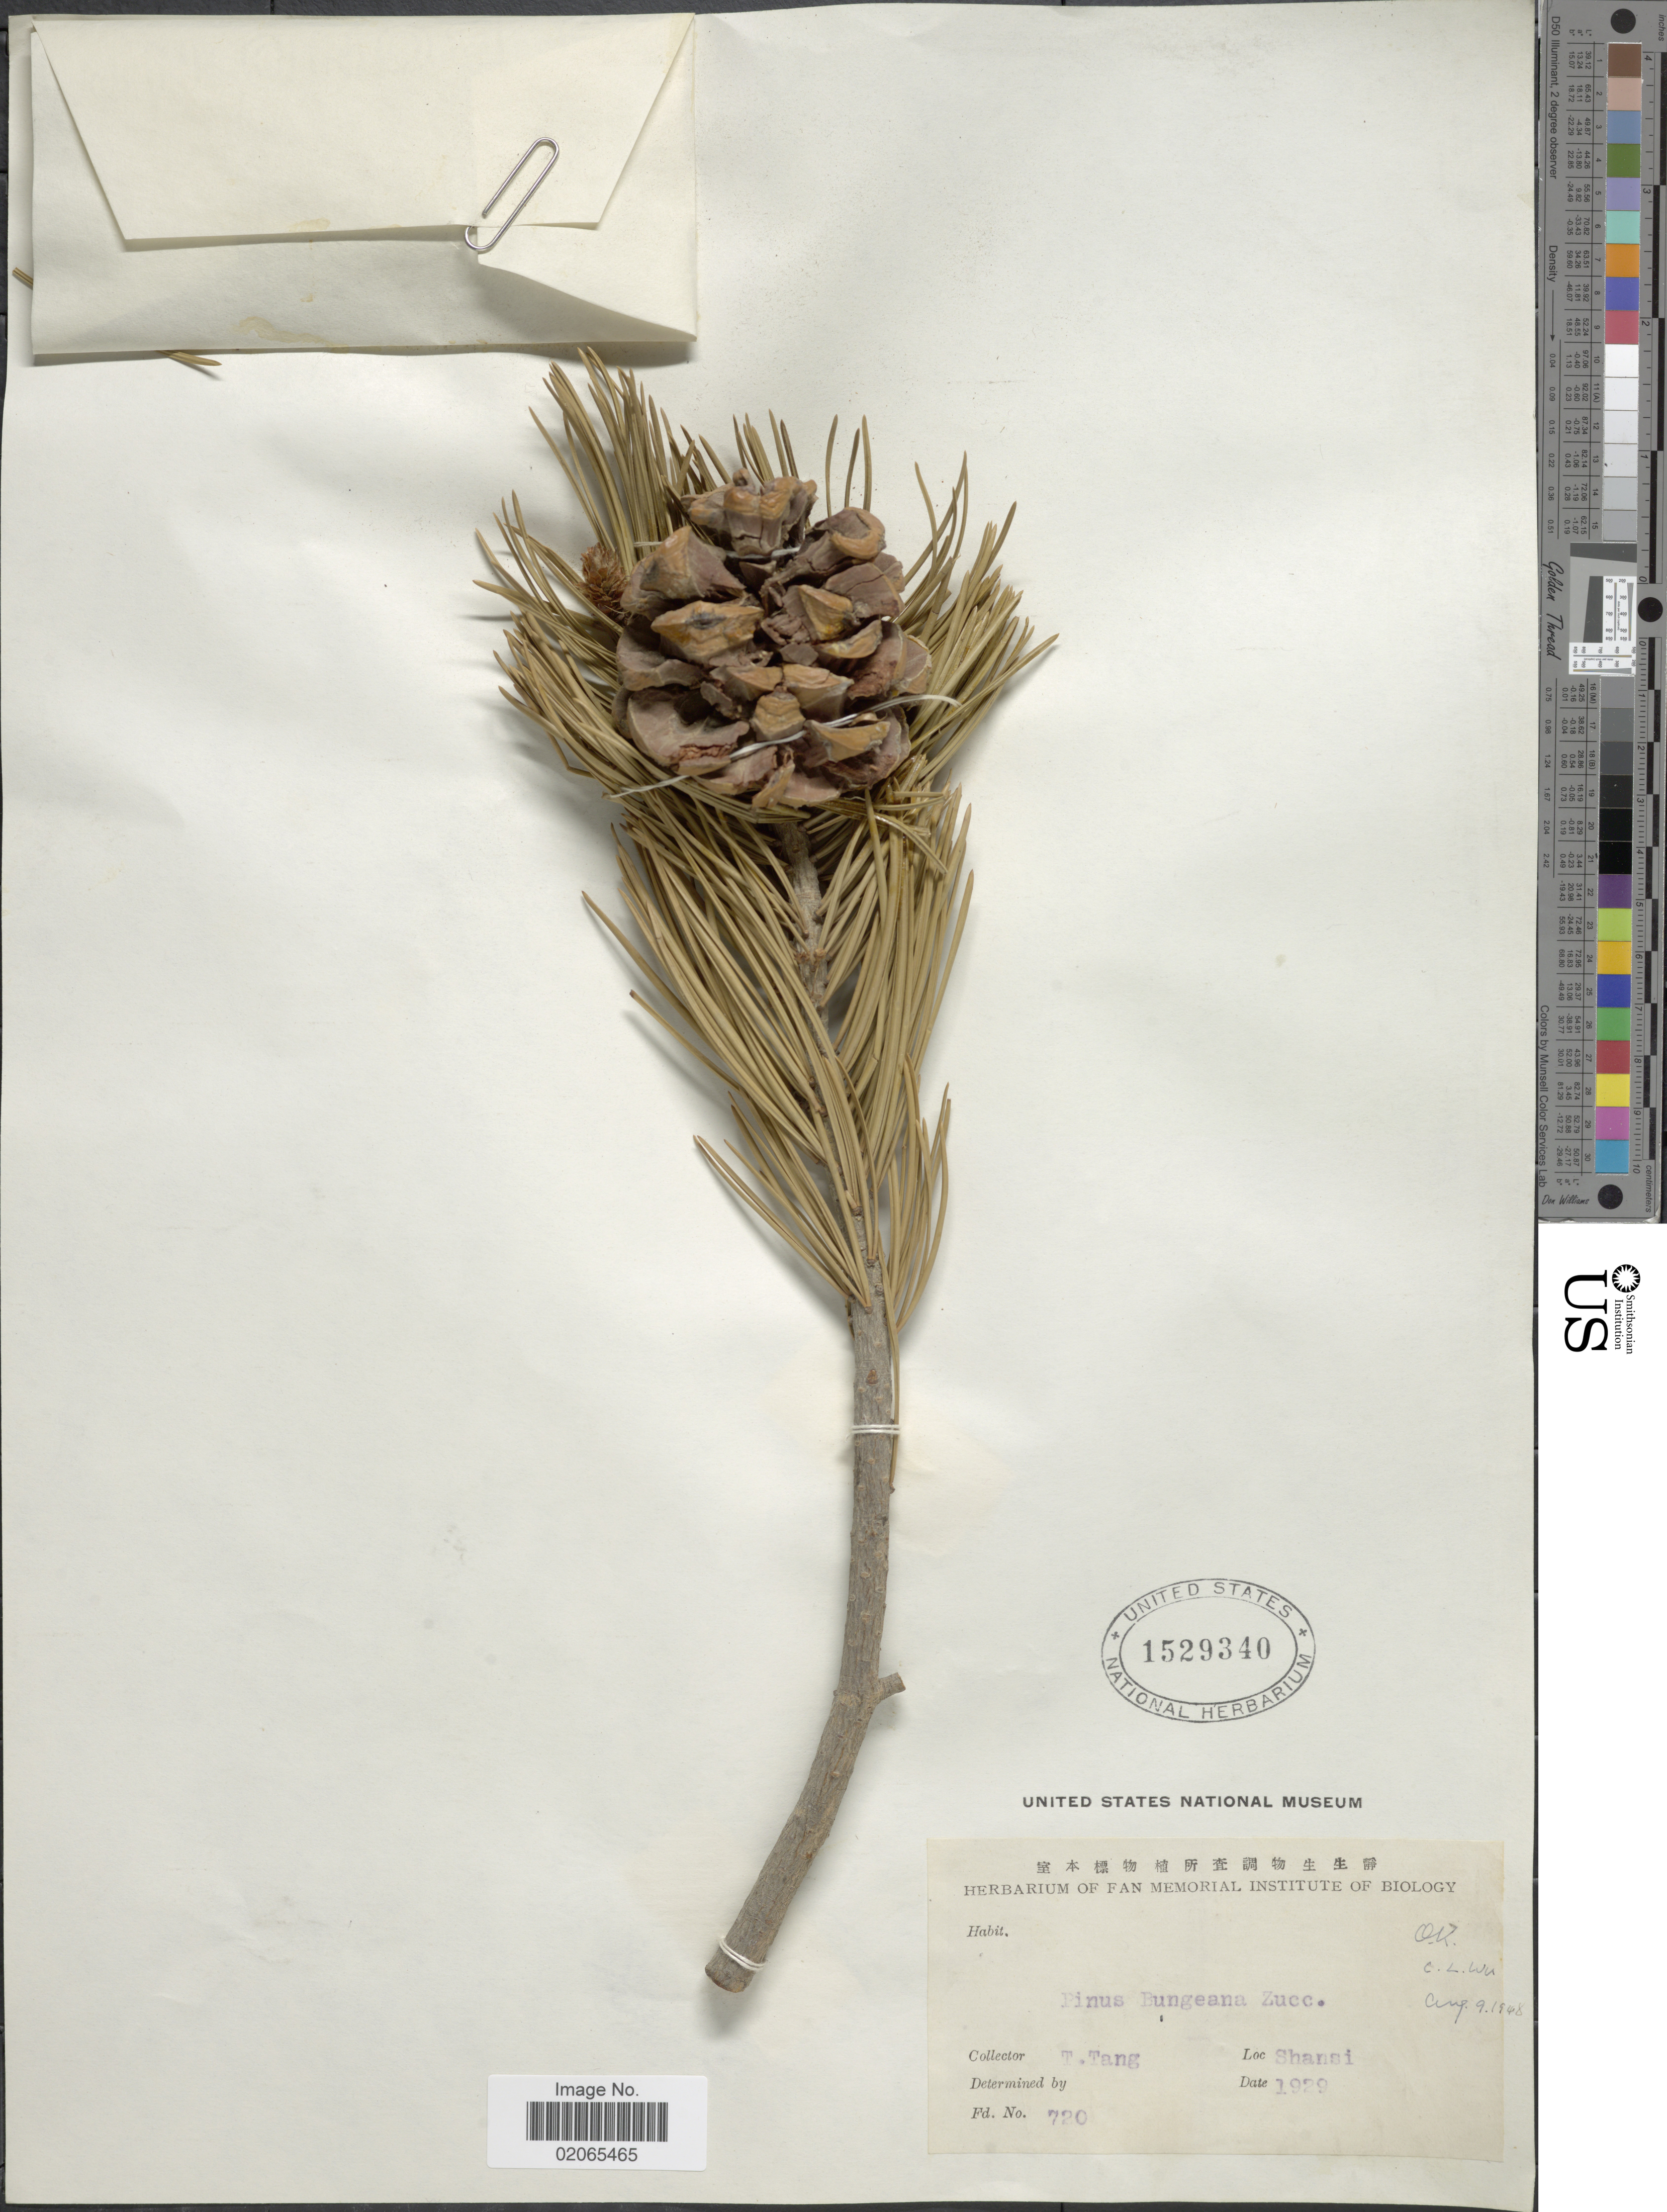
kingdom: Plantae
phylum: Tracheophyta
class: Pinopsida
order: Pinales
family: Pinaceae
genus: Pinus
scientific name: Pinus bungeana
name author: Zucc. ex Endl.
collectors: T. Tang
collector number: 720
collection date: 1929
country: China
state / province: Shanxi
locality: Shansi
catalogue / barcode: US 1529340